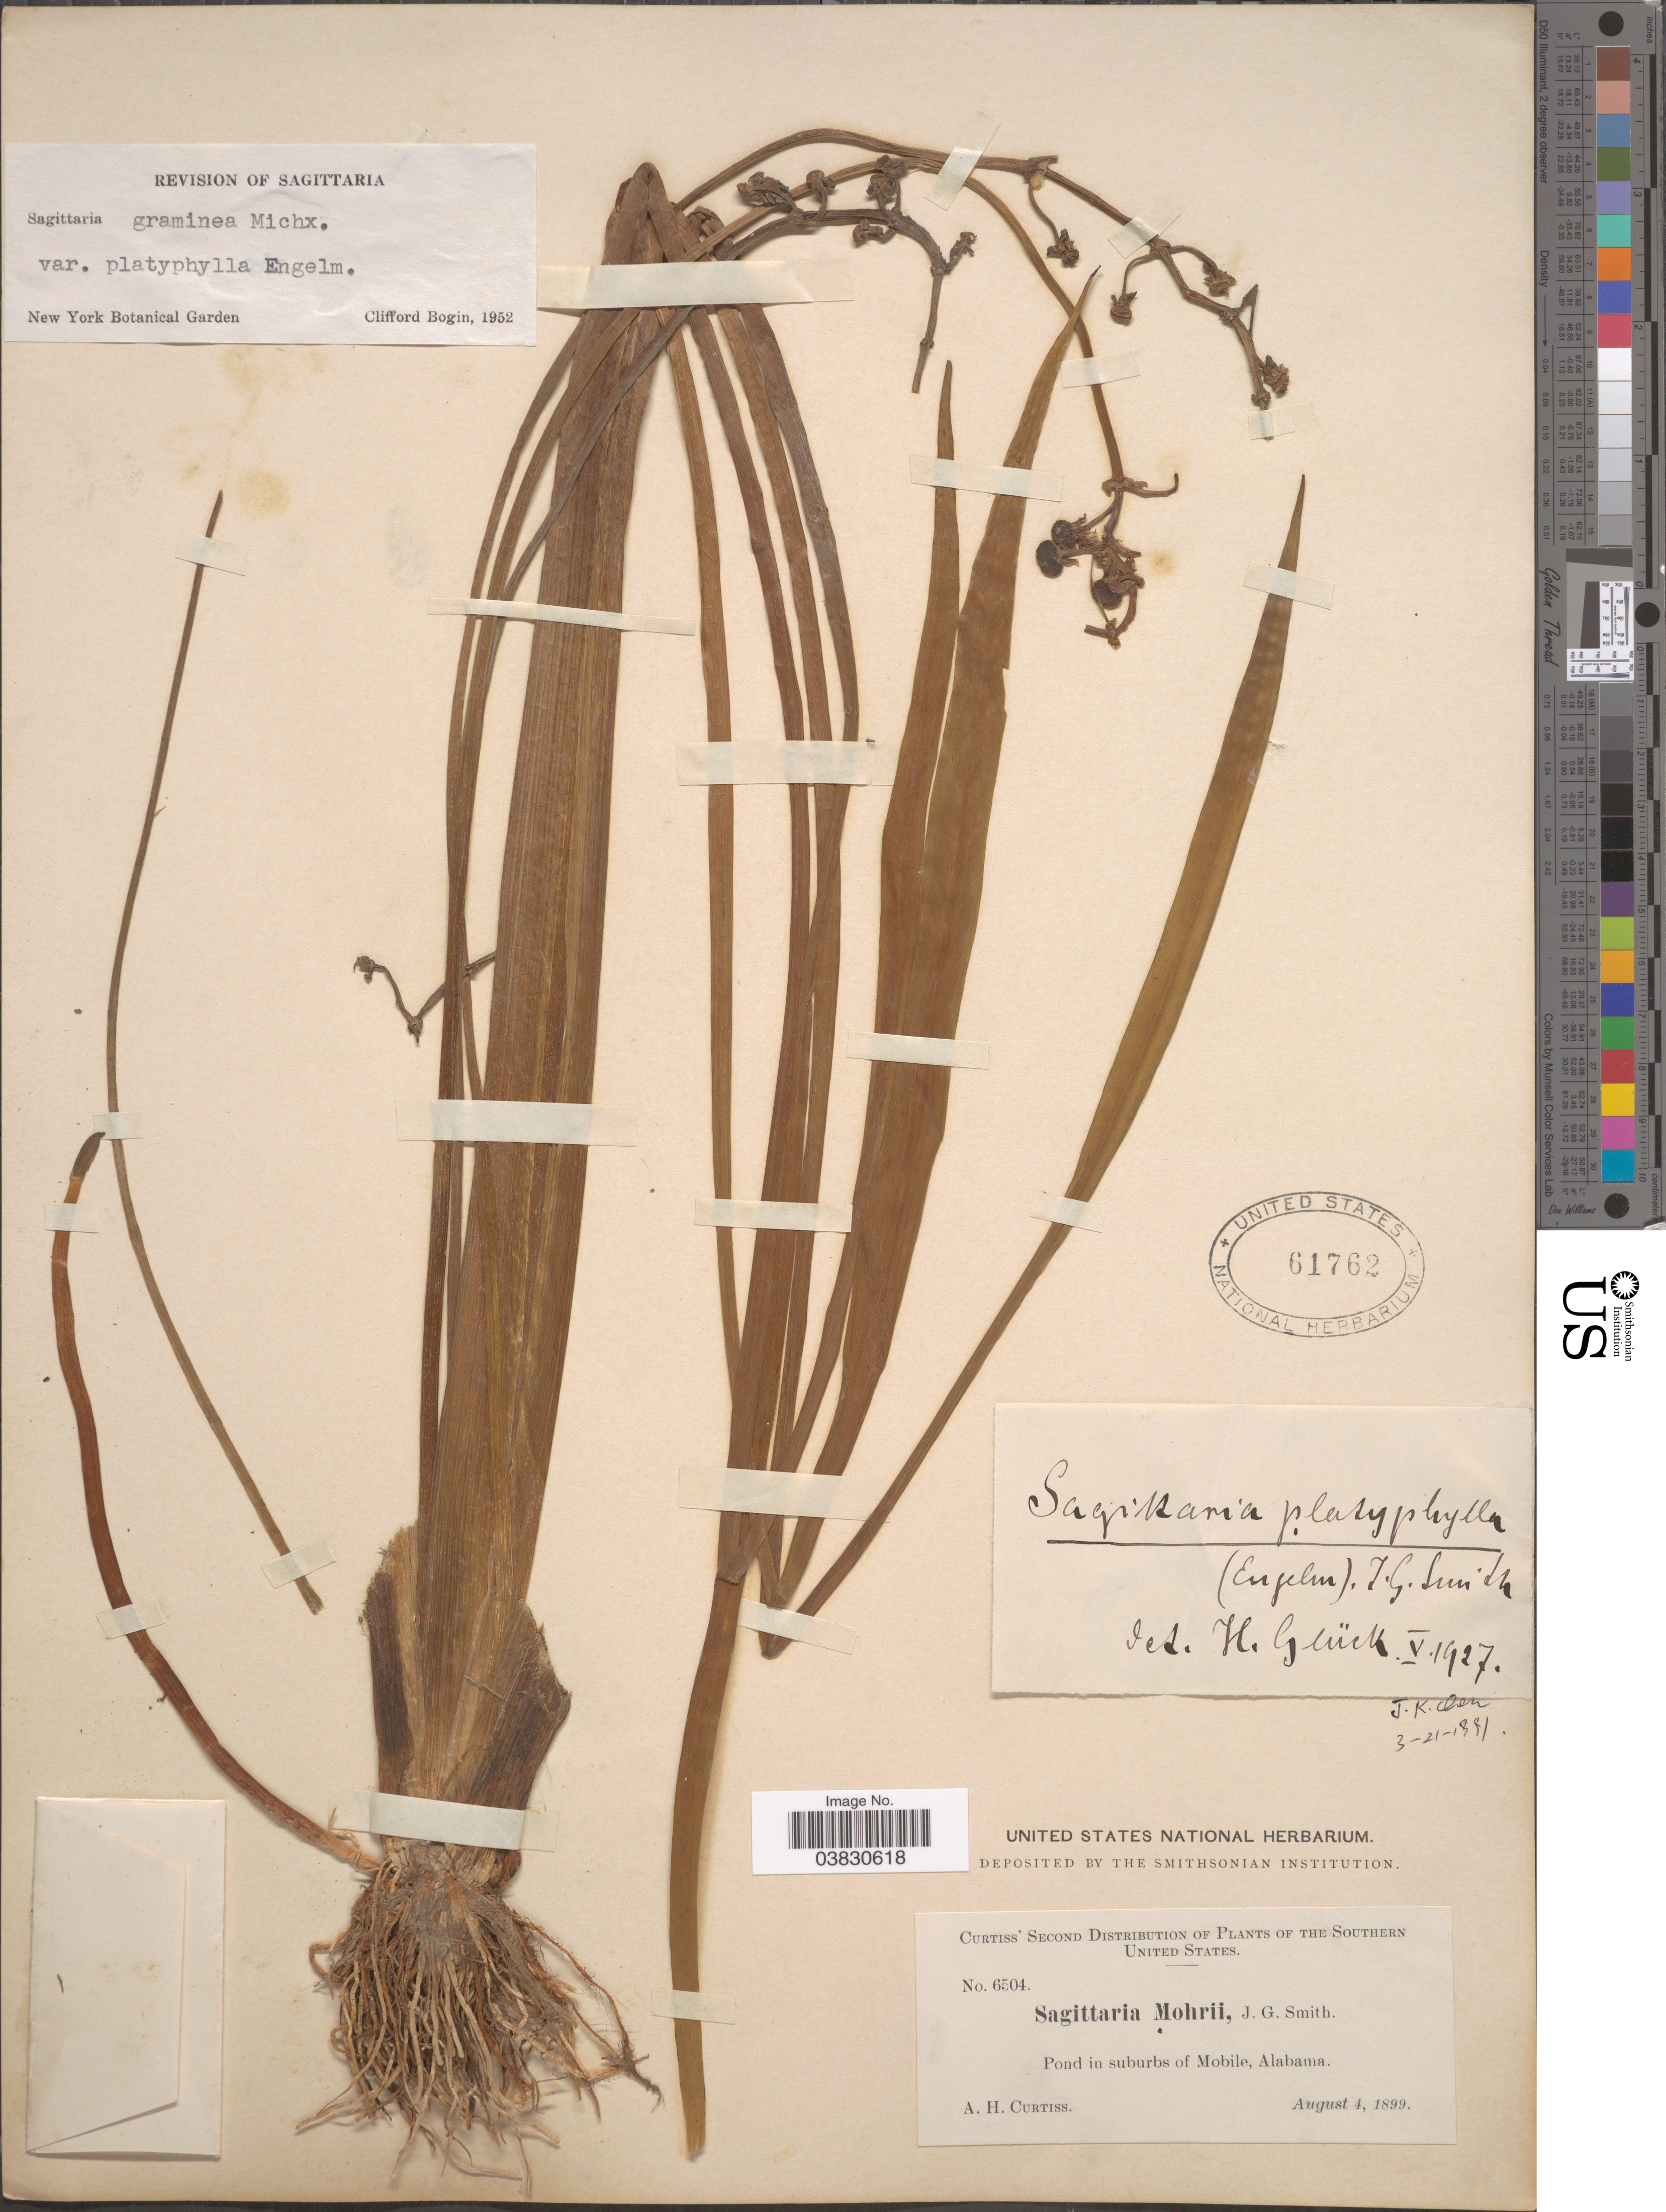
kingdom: Plantae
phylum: Tracheophyta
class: Liliopsida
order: Alismatales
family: Alismataceae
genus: Sagittaria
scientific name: Sagittaria platyphylla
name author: (Englem.) J.G. Sm.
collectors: A. H. Curtiss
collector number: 6504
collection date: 1899-08-04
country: United States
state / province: Alabama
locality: Southern United States. Pond in suburbs of Mobile.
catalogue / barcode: US 61762